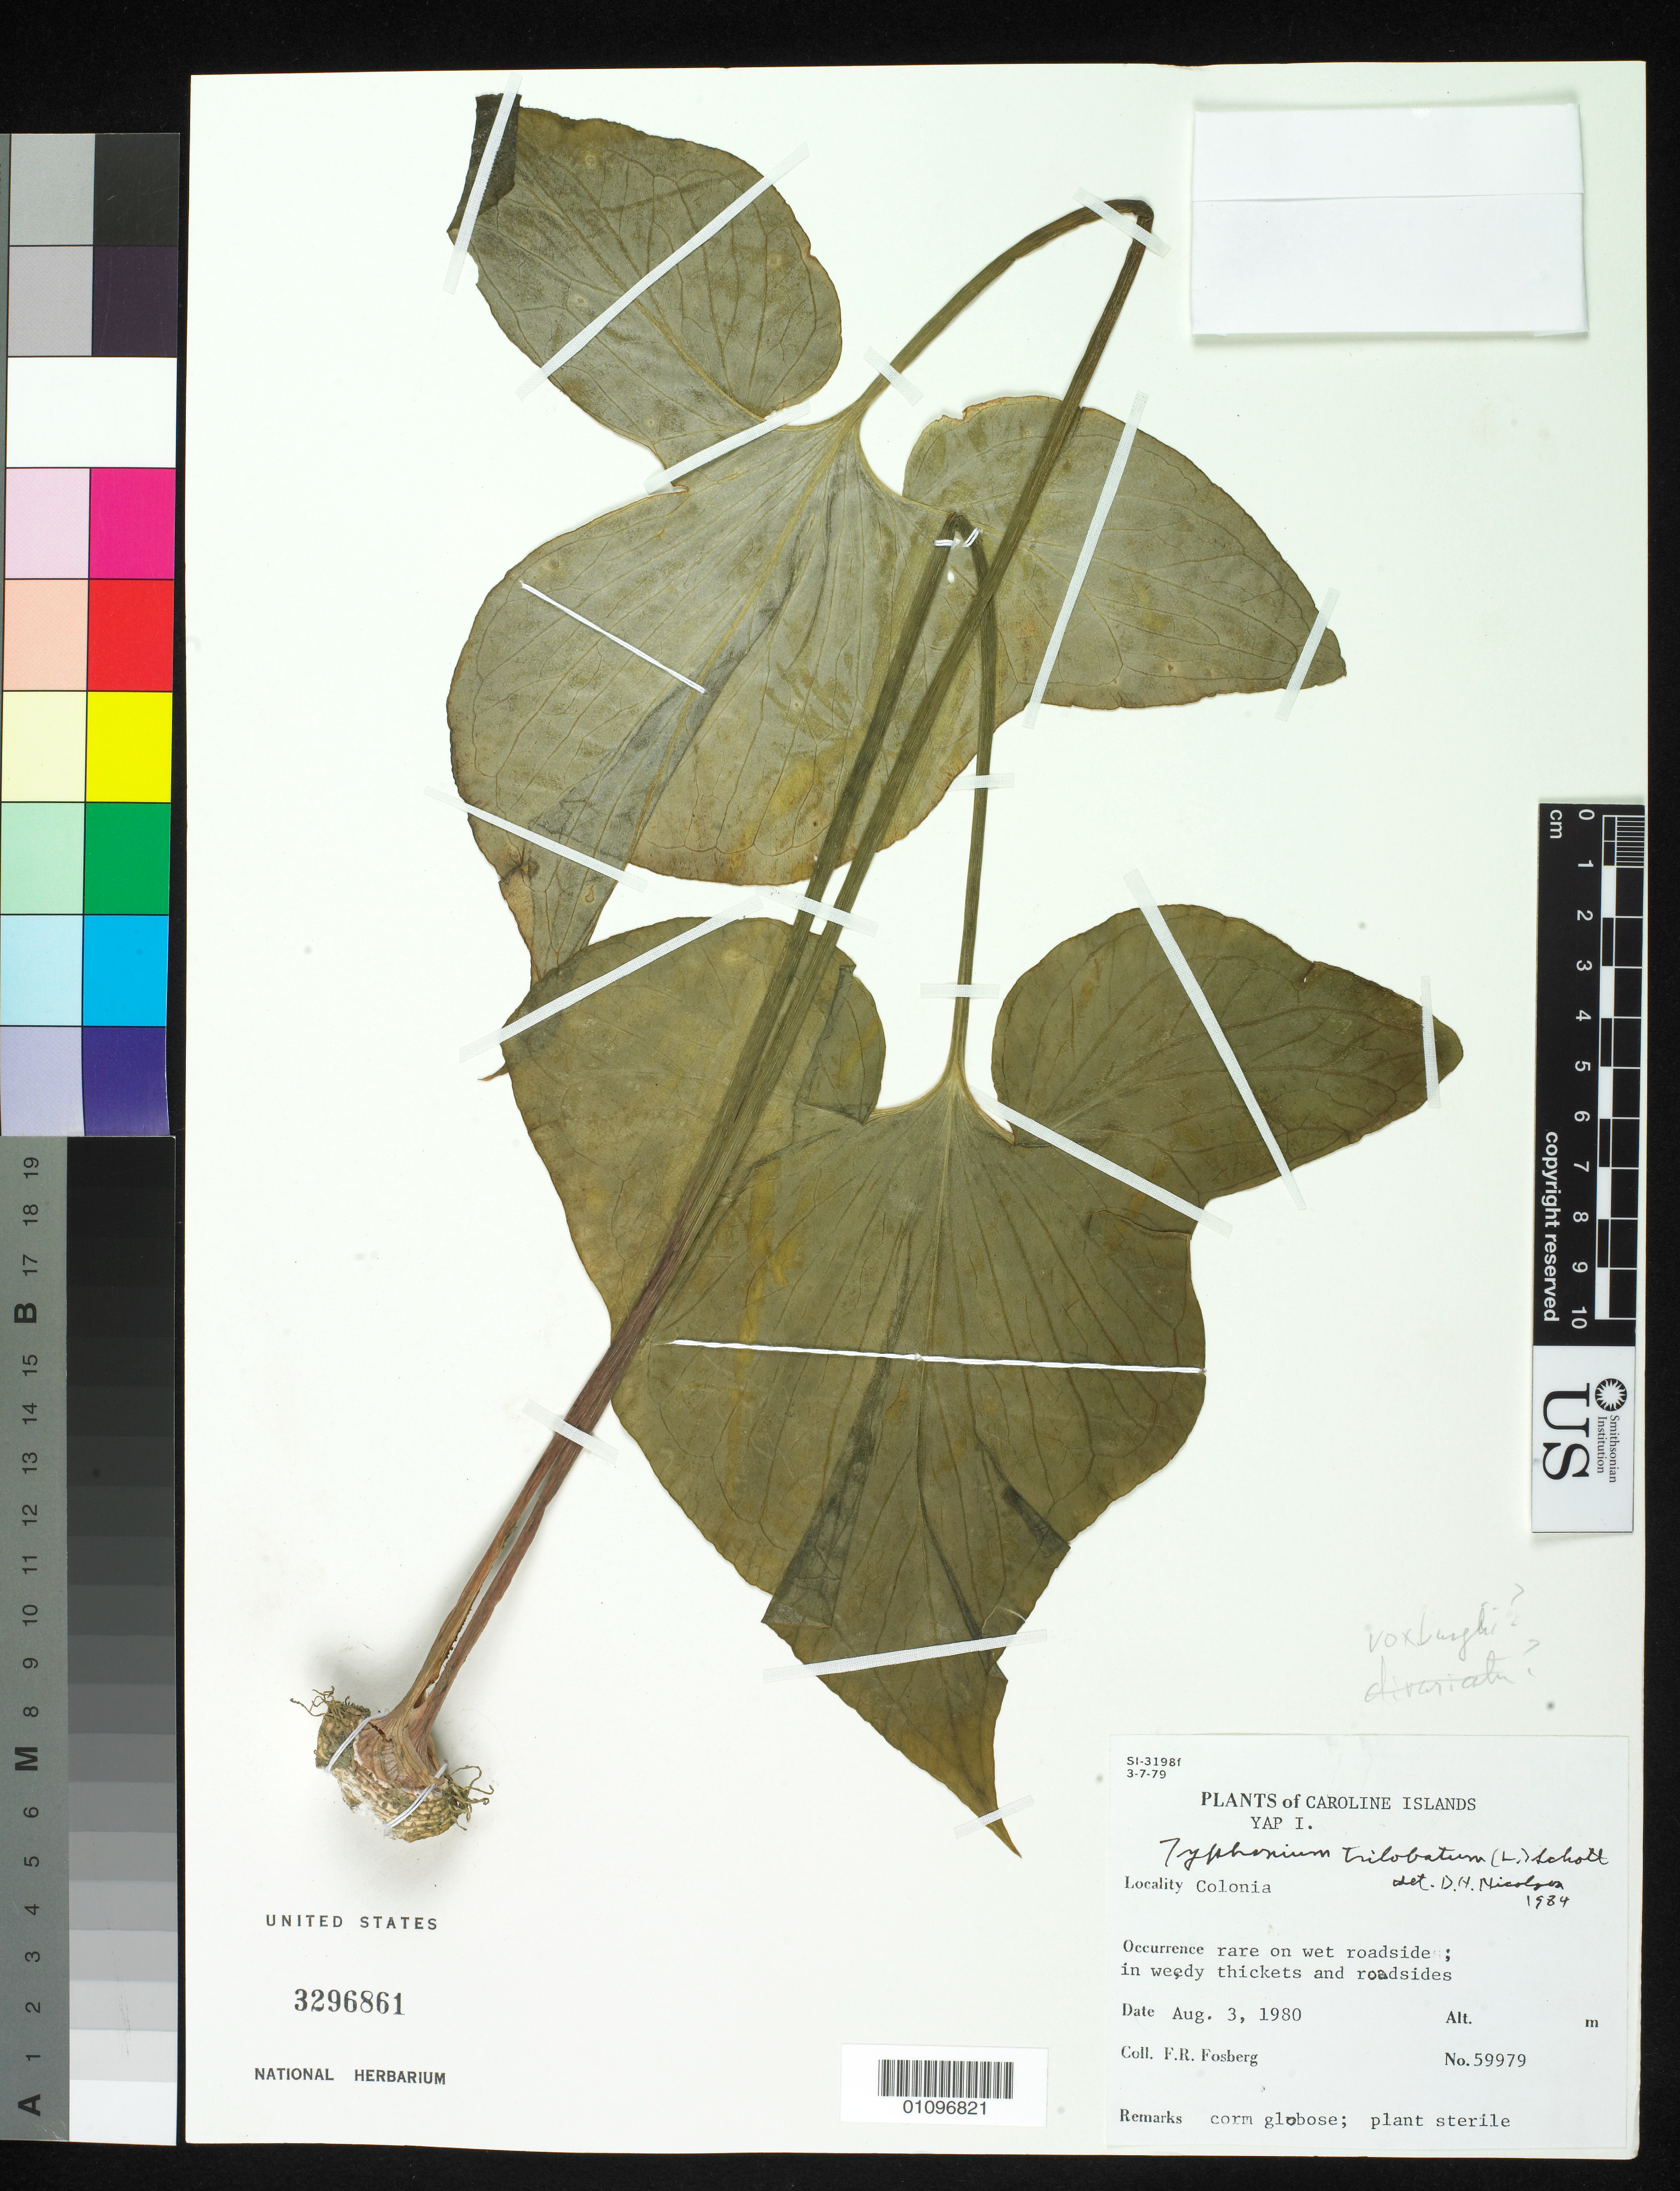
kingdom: Plantae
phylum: Tracheophyta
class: Liliopsida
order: Alismatales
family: Araceae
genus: Typhonium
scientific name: Typhonium trilobatum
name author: (L.) Schott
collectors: F. R. Fosberg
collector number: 59979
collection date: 1980-08-03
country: Micronesia, Federated States of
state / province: Yap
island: Yap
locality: Colonia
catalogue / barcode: US 3296861